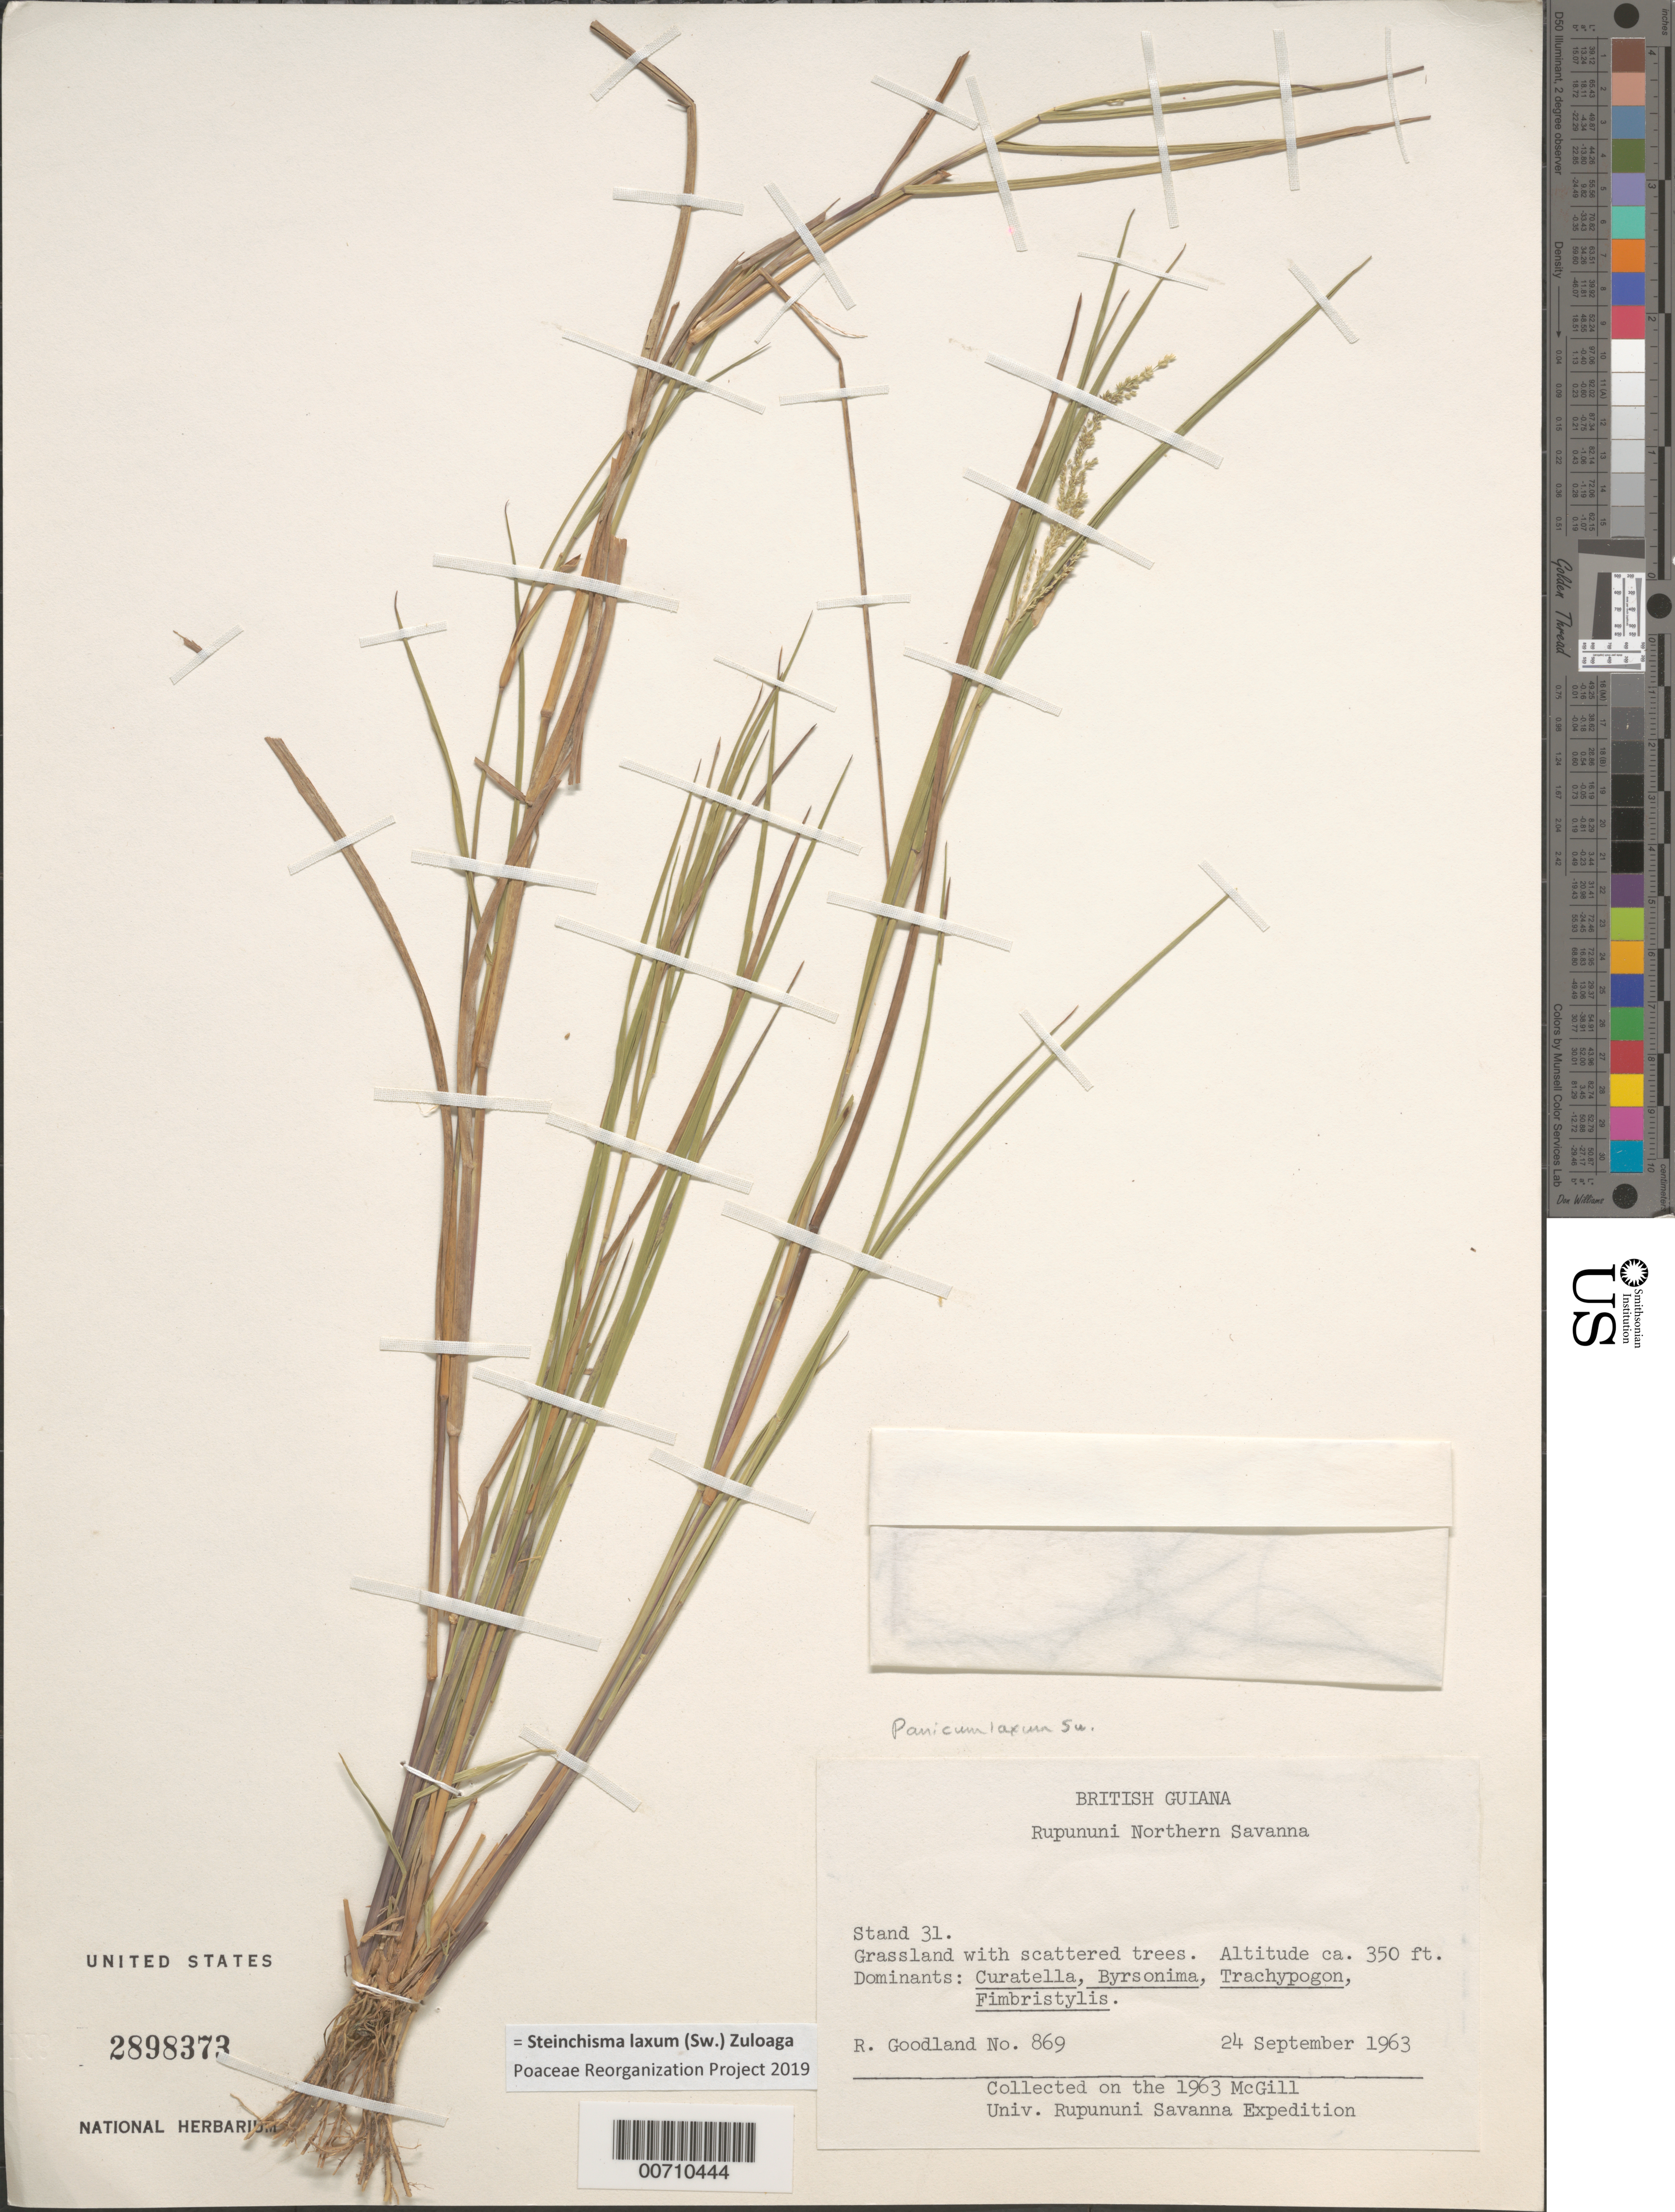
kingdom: Plantae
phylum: Tracheophyta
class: Liliopsida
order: Poales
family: Poaceae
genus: Panicum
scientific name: Panicum laxum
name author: Sw.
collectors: R. Goodland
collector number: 869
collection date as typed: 24-Sep-63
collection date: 1963-09-24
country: Guyana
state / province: U. Takutu-U. Essequibo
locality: Rupununi Northern Savanna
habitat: Grassland with scattered trees. Dominants: Curatella, Byrsonima, Trachypogon, Fimbristylis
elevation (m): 107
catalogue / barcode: US 2898373